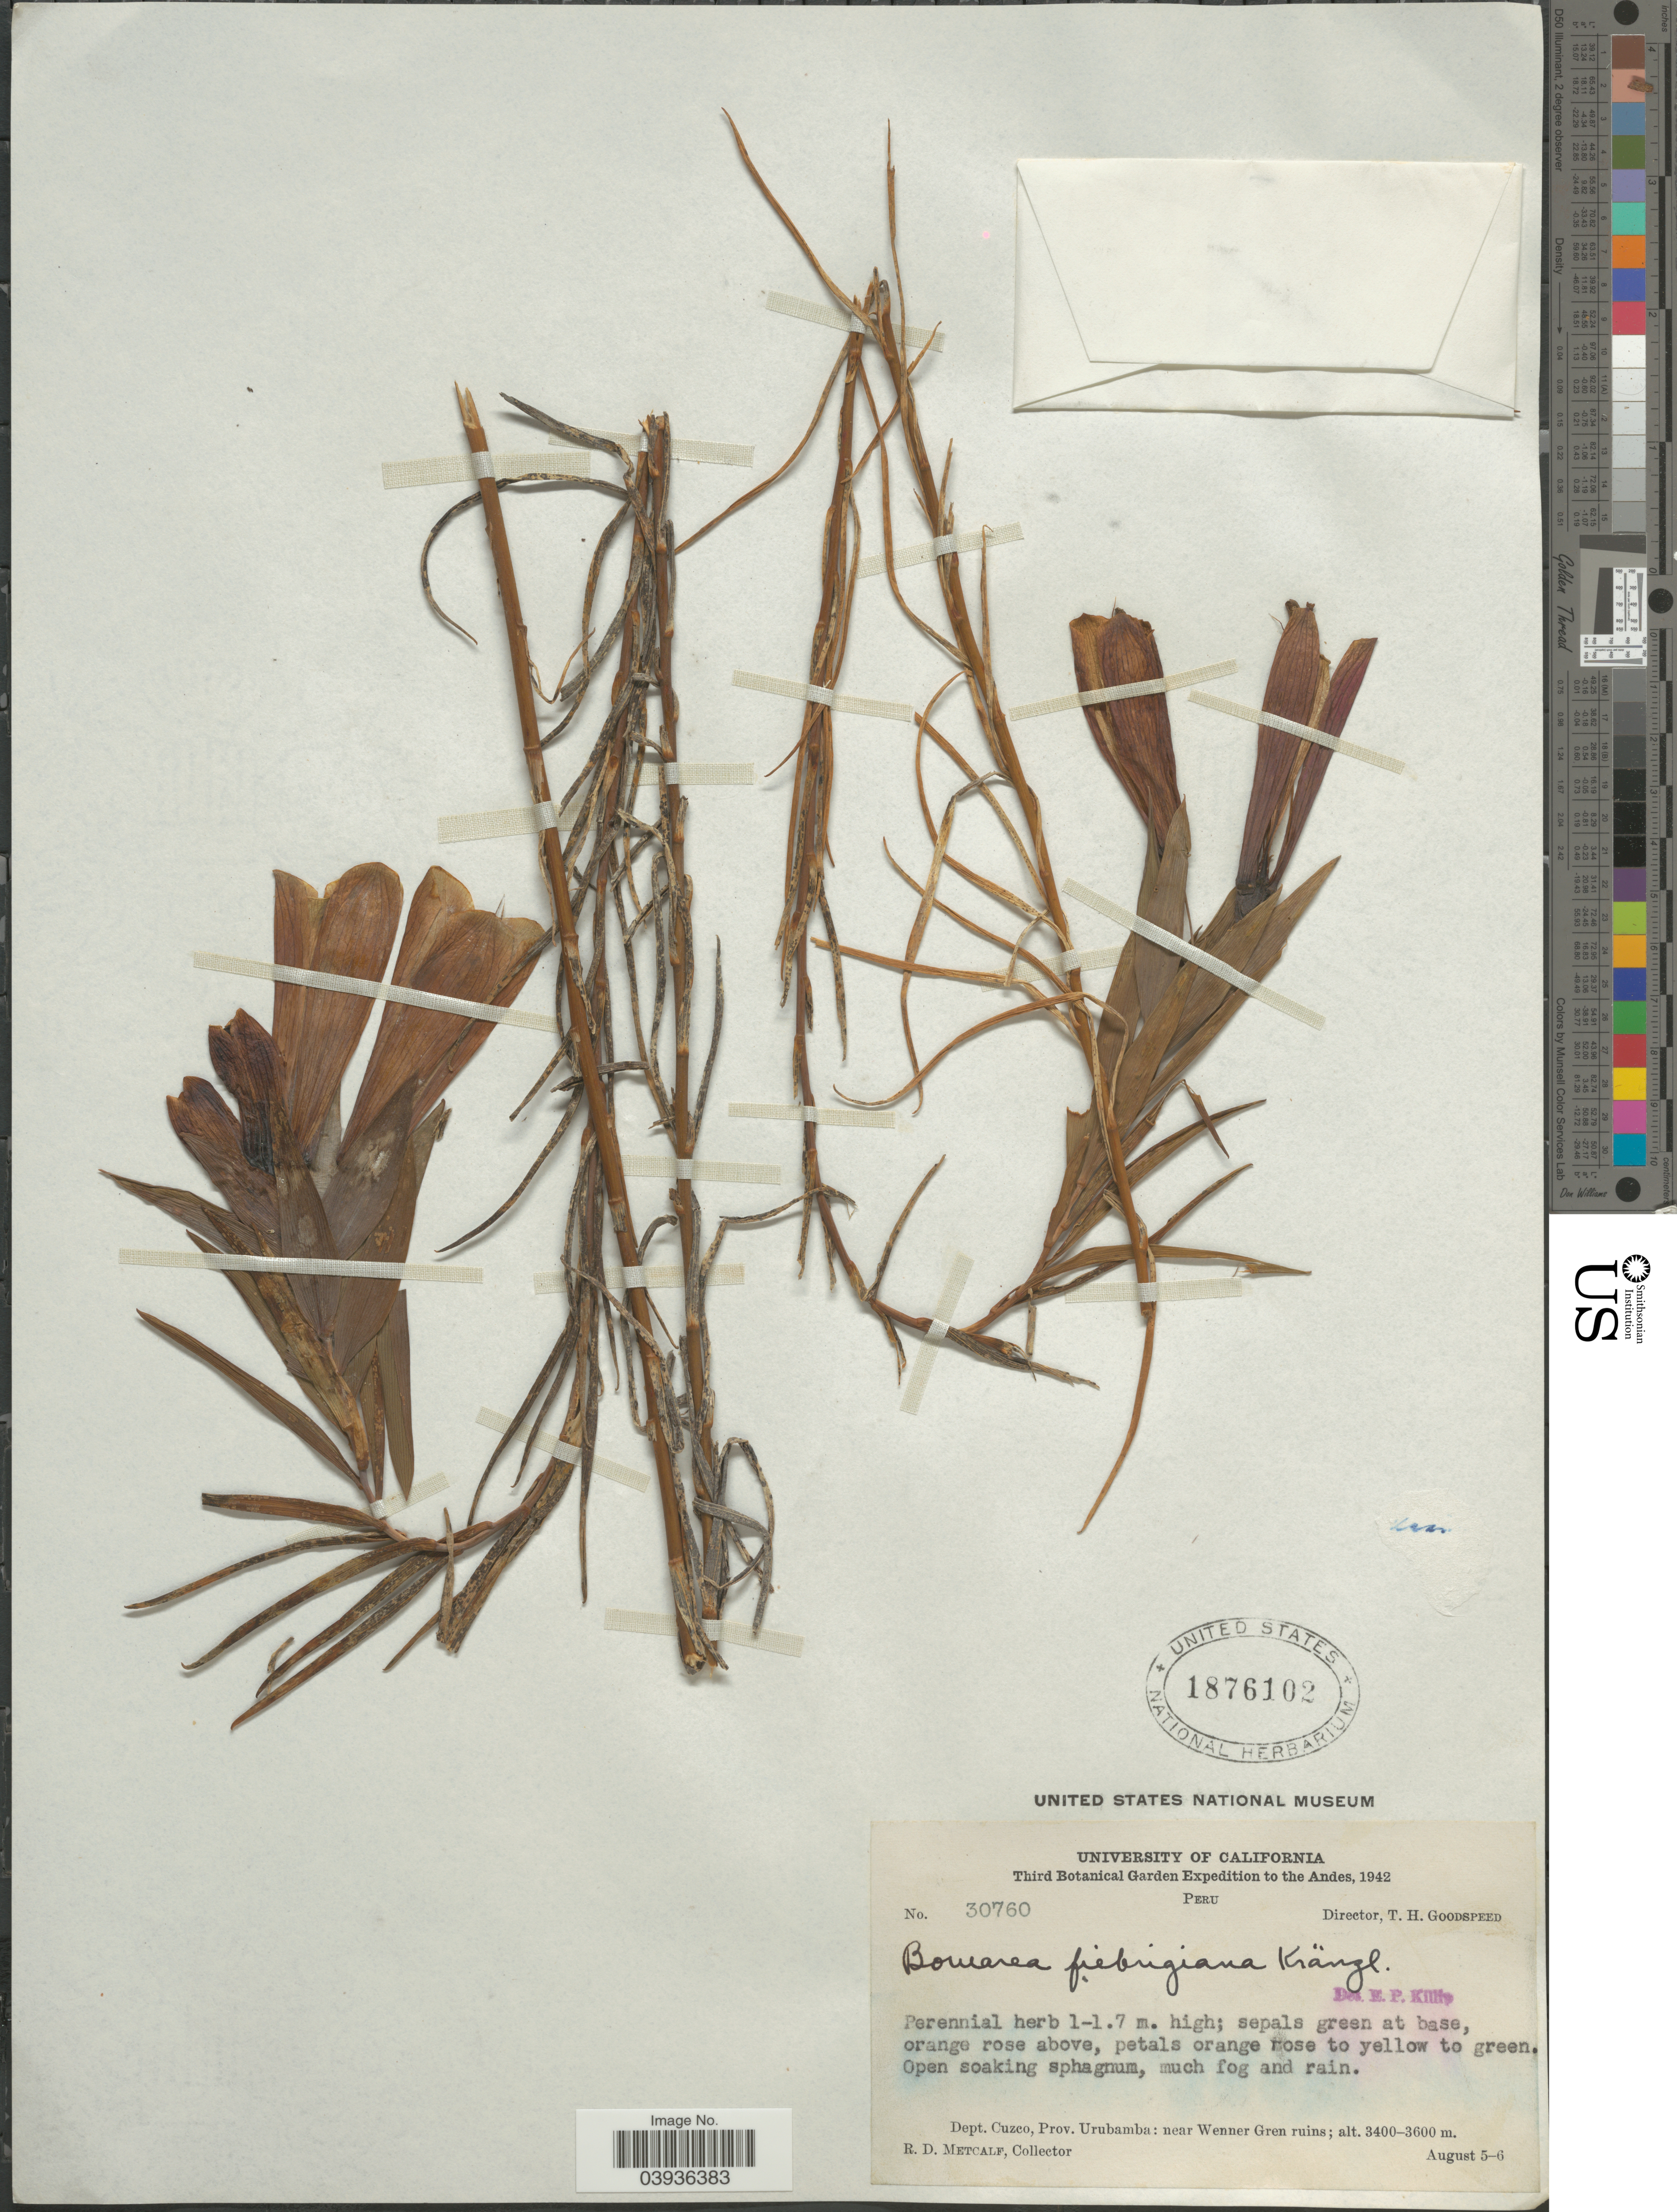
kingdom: Plantae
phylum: Tracheophyta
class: Liliopsida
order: Liliales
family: Alstroemeriaceae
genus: Bomarea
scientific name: Bomarea fiebrigiana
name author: Kraenzl.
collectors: R. D. Metcalf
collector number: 30760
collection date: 1942-08-05/1942-08-06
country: Peru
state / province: Cusco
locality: The Andes. Dept. Cuzco, Prov. Urubamba: near Wenner Gren ruins.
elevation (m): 3400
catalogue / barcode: US 1876102